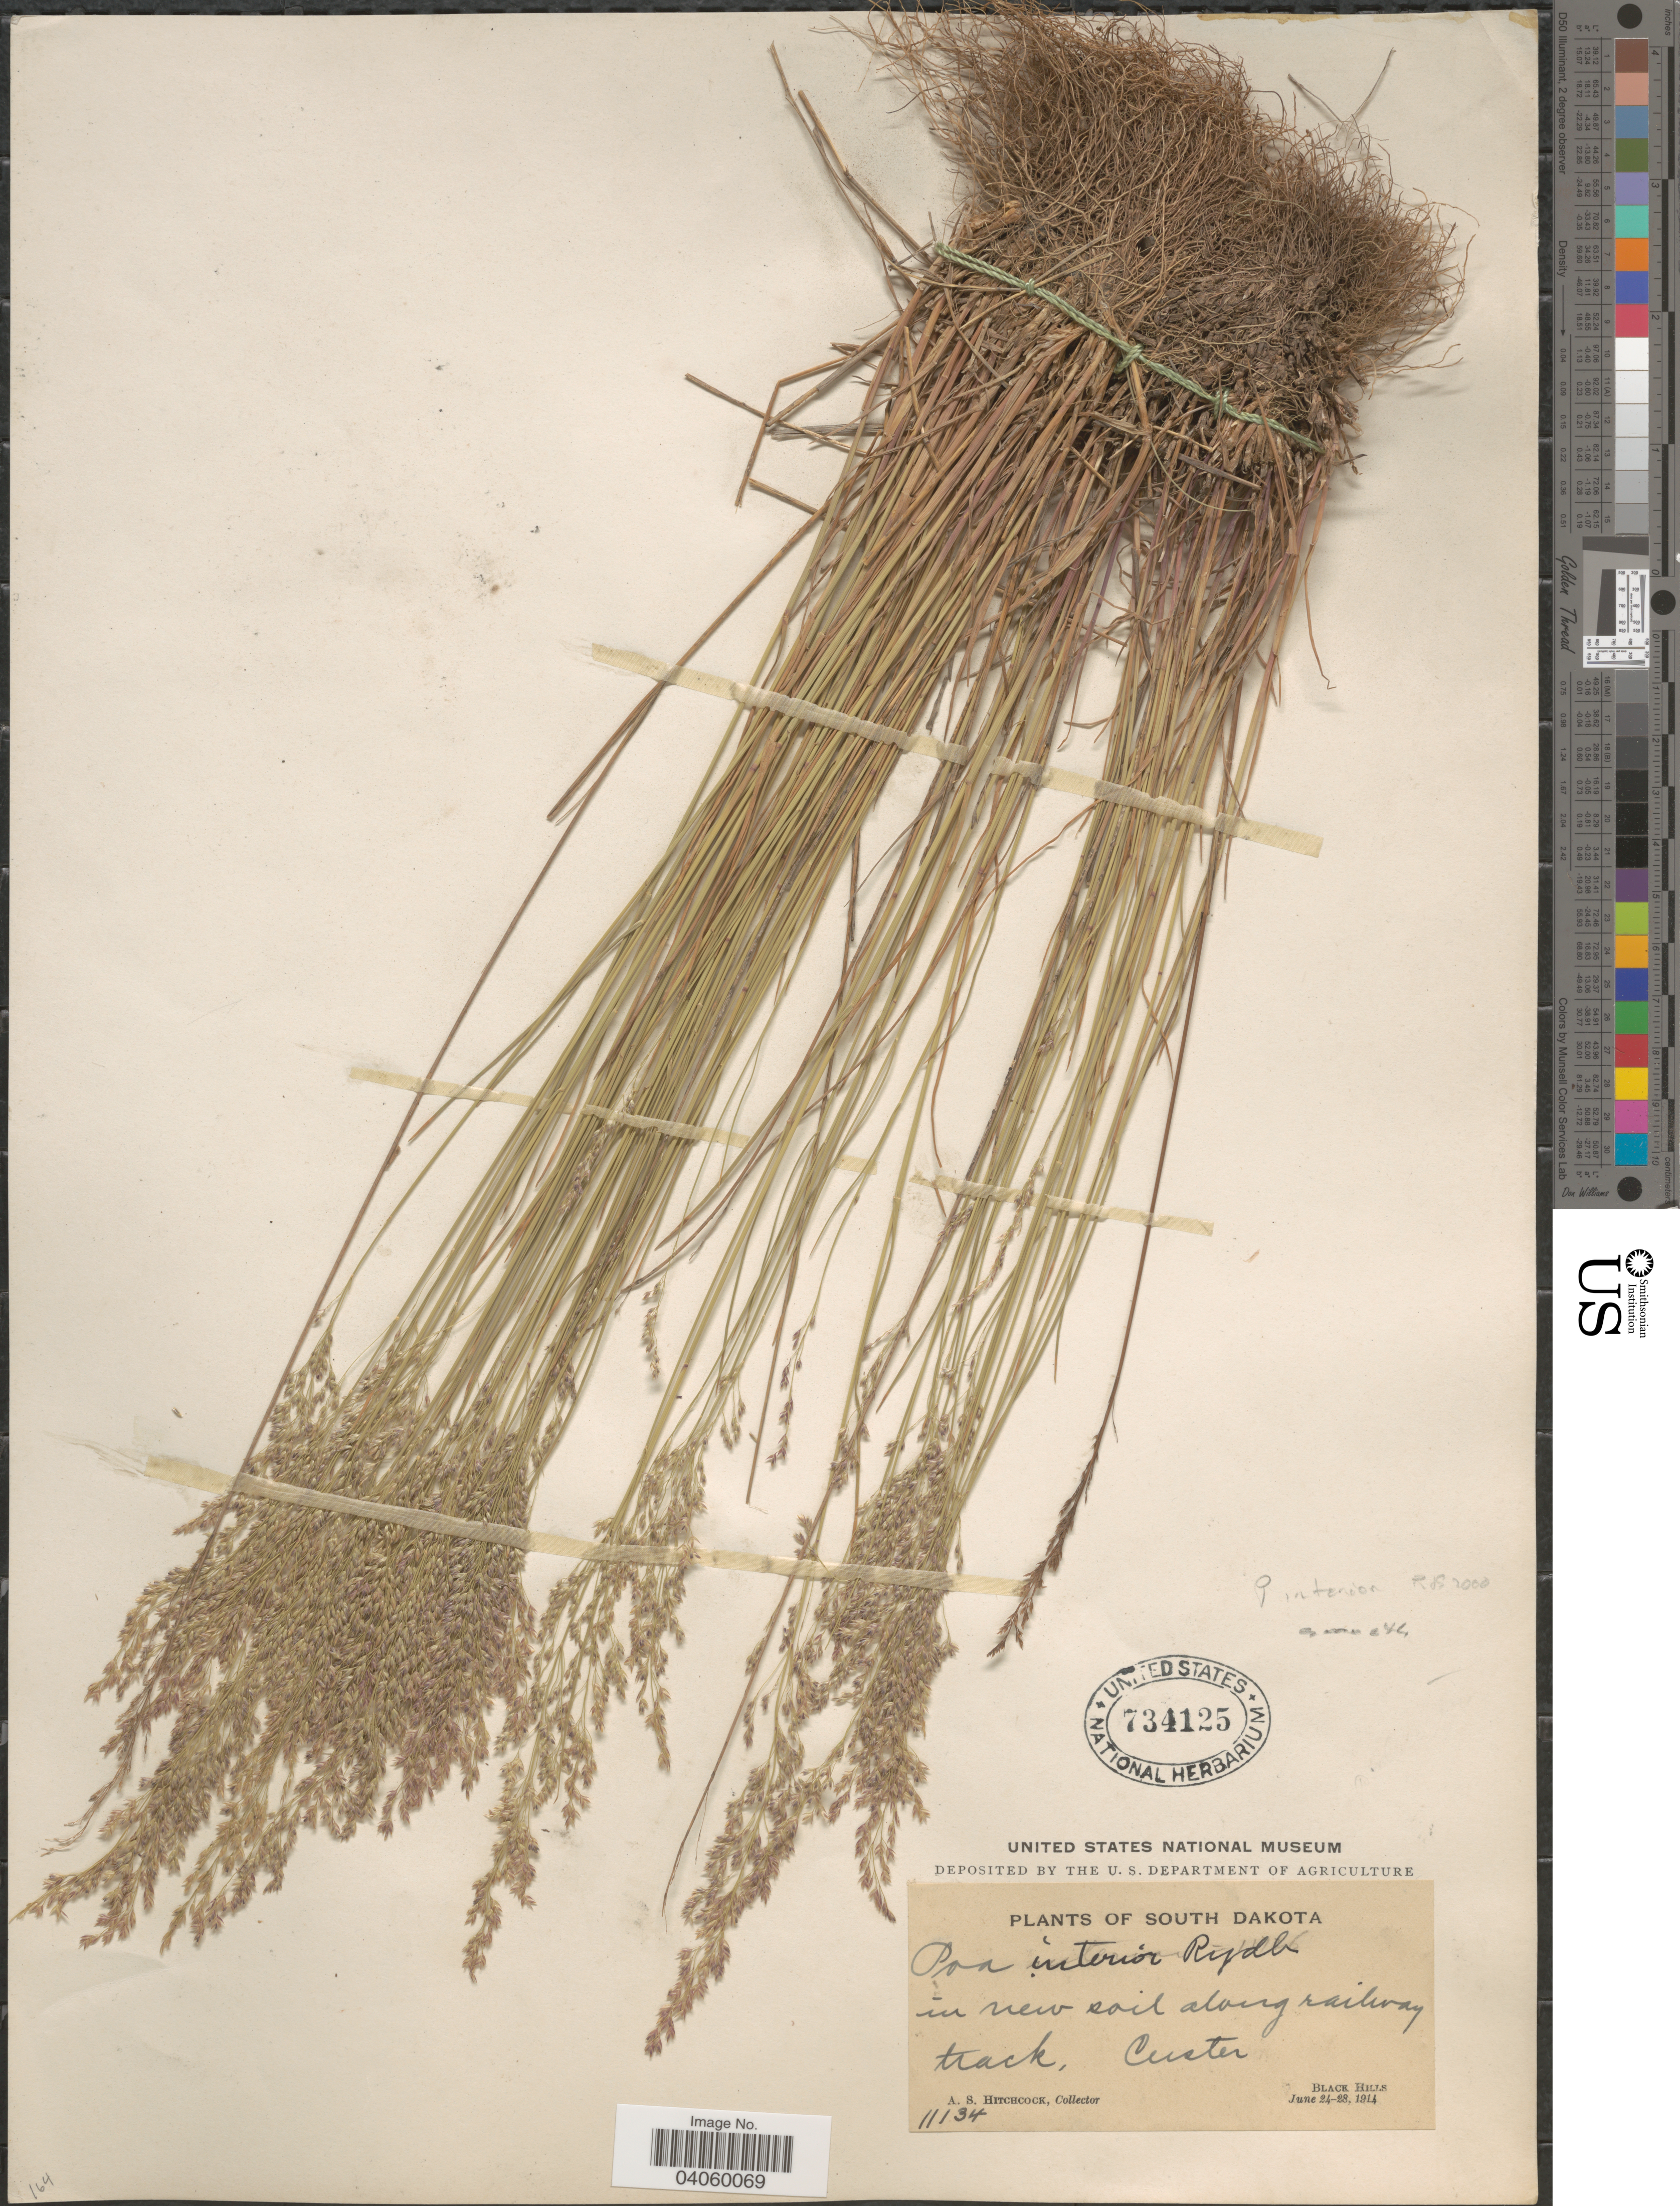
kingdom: Plantae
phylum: Tracheophyta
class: Liliopsida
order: Poales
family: Poaceae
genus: Poa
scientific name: Poa interior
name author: Rydb.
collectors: A. S. Hitchcock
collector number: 11134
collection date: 1914-06-24/1914-06-28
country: United States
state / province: South Dakota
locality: Along railway track, Custer. Black Hills.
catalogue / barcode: US 734125